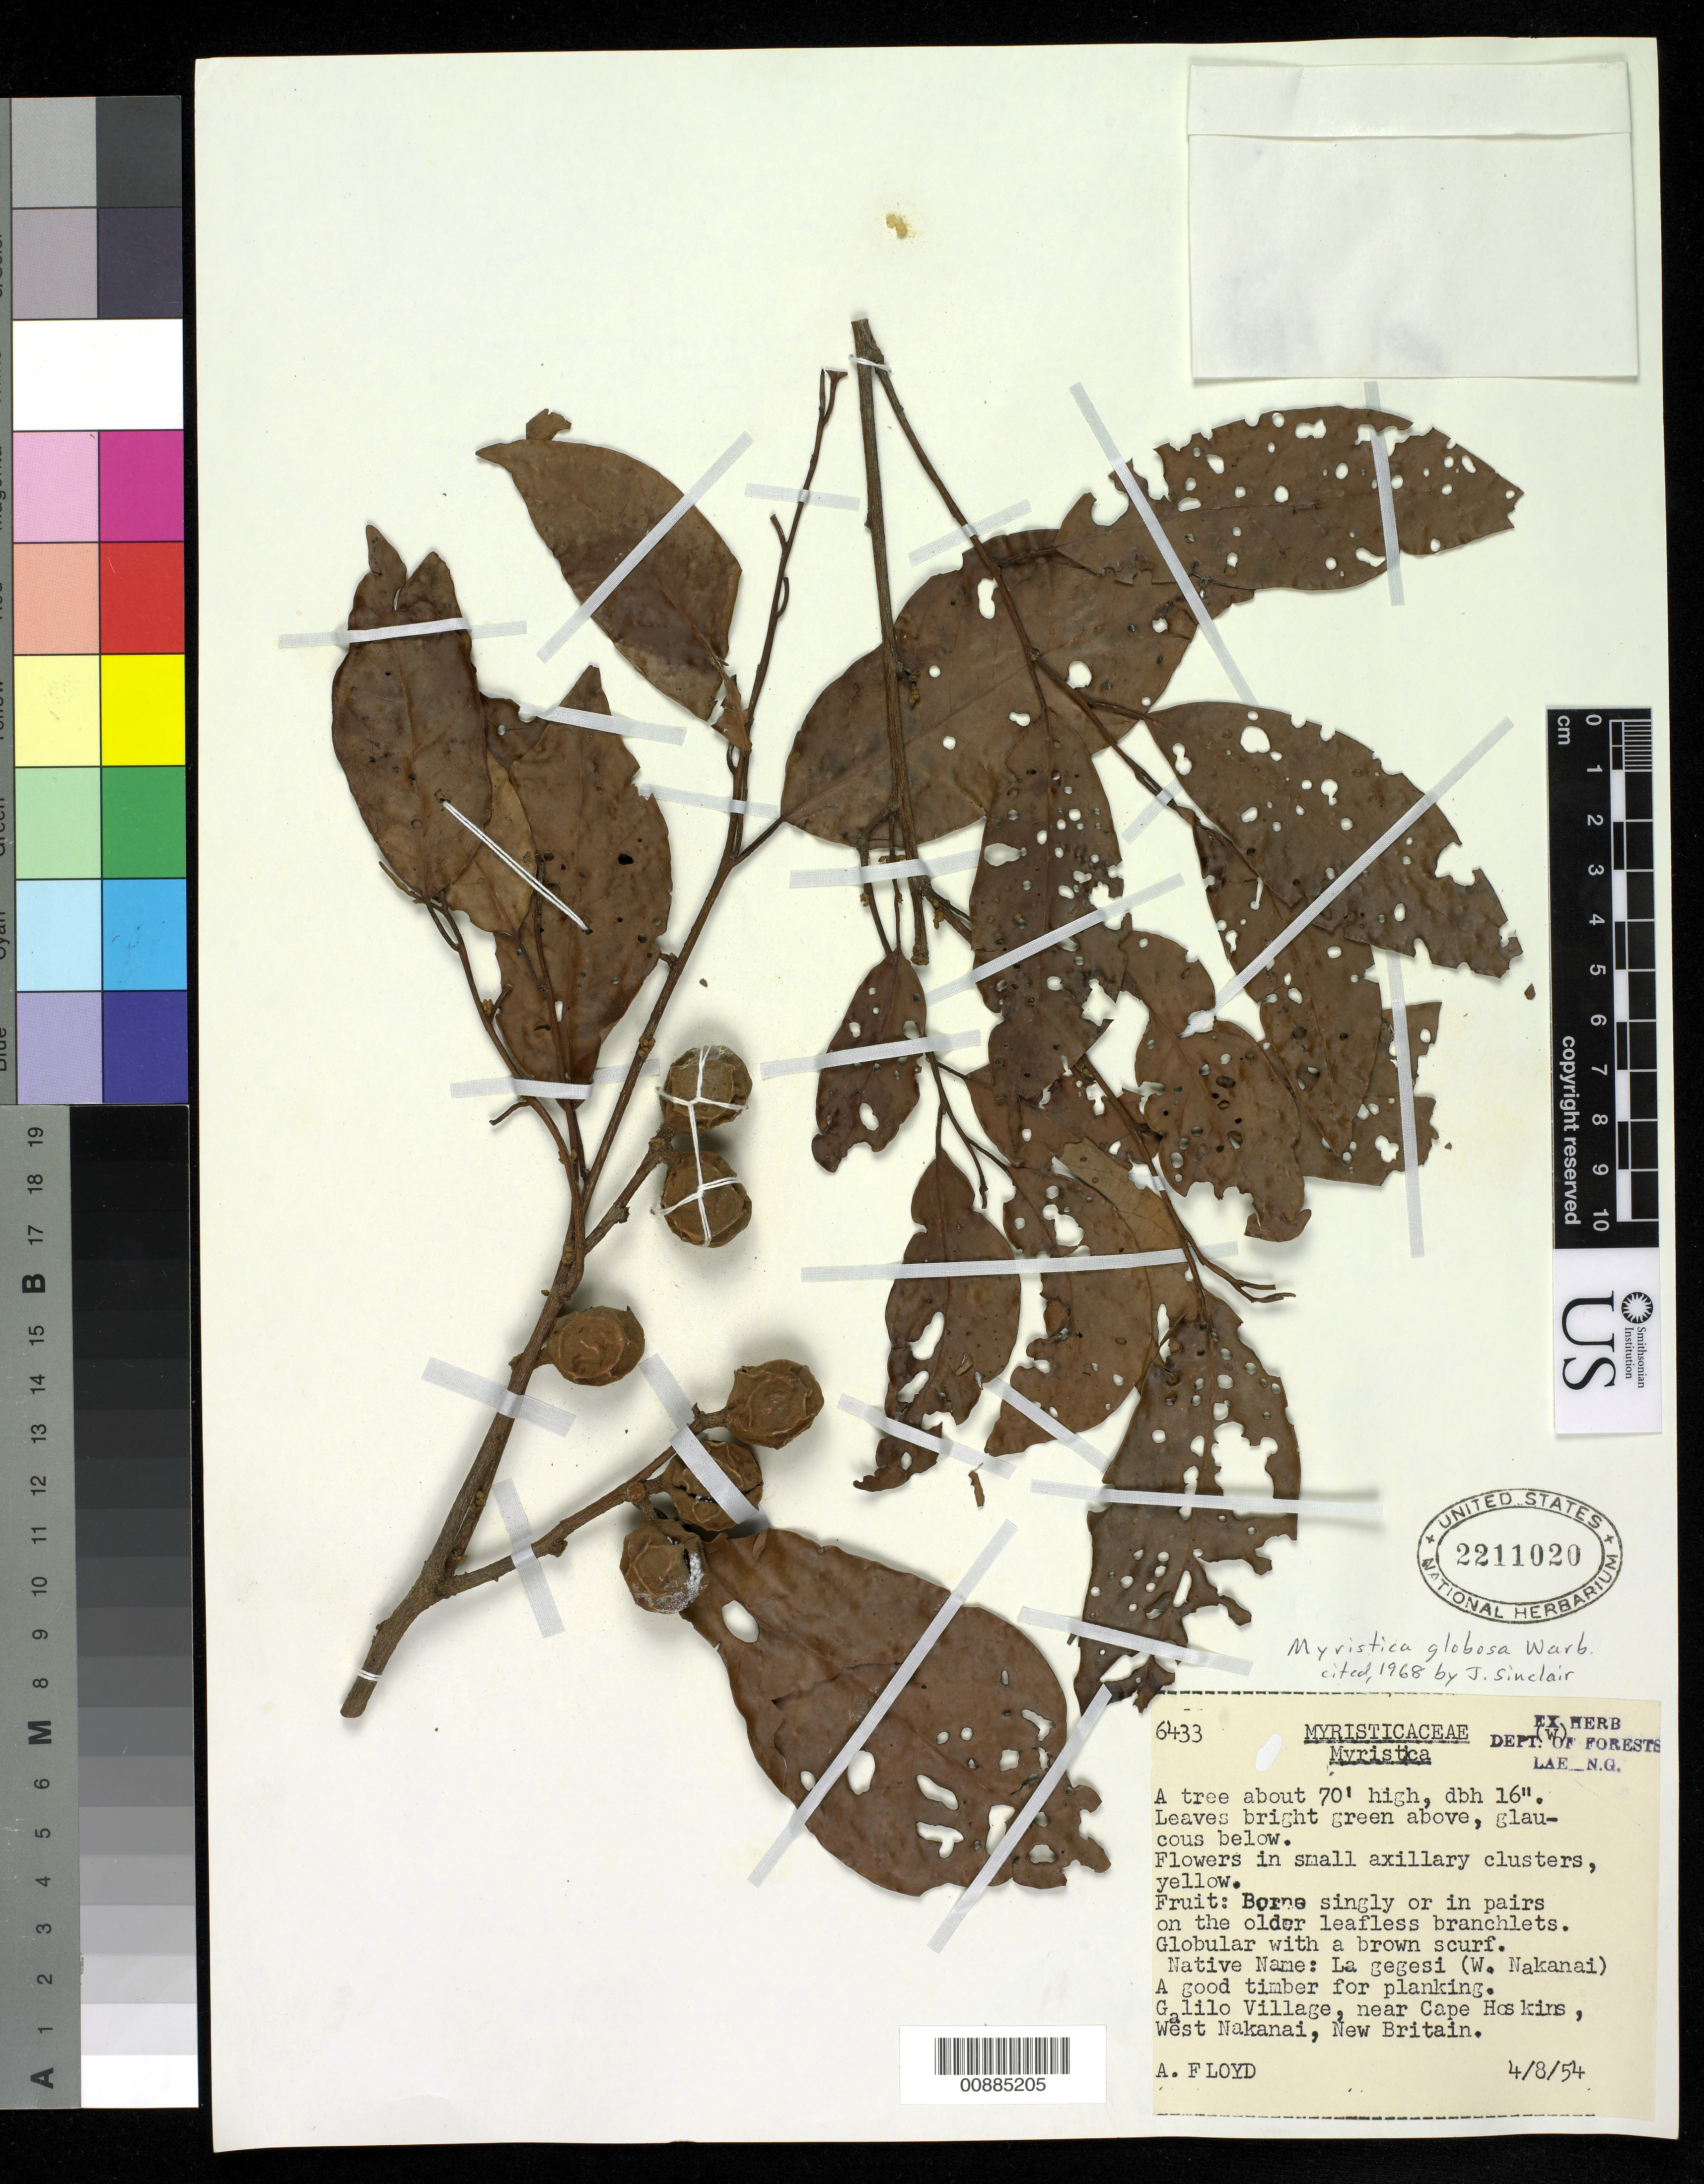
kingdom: Plantae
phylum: Tracheophyta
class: Magnoliopsida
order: Magnoliales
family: Myristicaceae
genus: Myristica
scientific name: Myristica globosa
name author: Warb.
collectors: A. G. Floyd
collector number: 6433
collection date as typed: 08 Apr 1954 or 04 Aug 1954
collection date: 1954-04-08 or 1954-08-04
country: Papua New Guinea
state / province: West New Britain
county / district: Hoskins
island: New Britain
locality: West Nakanai, near Cape Hoskins, Galilo Village.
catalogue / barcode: US 2211020